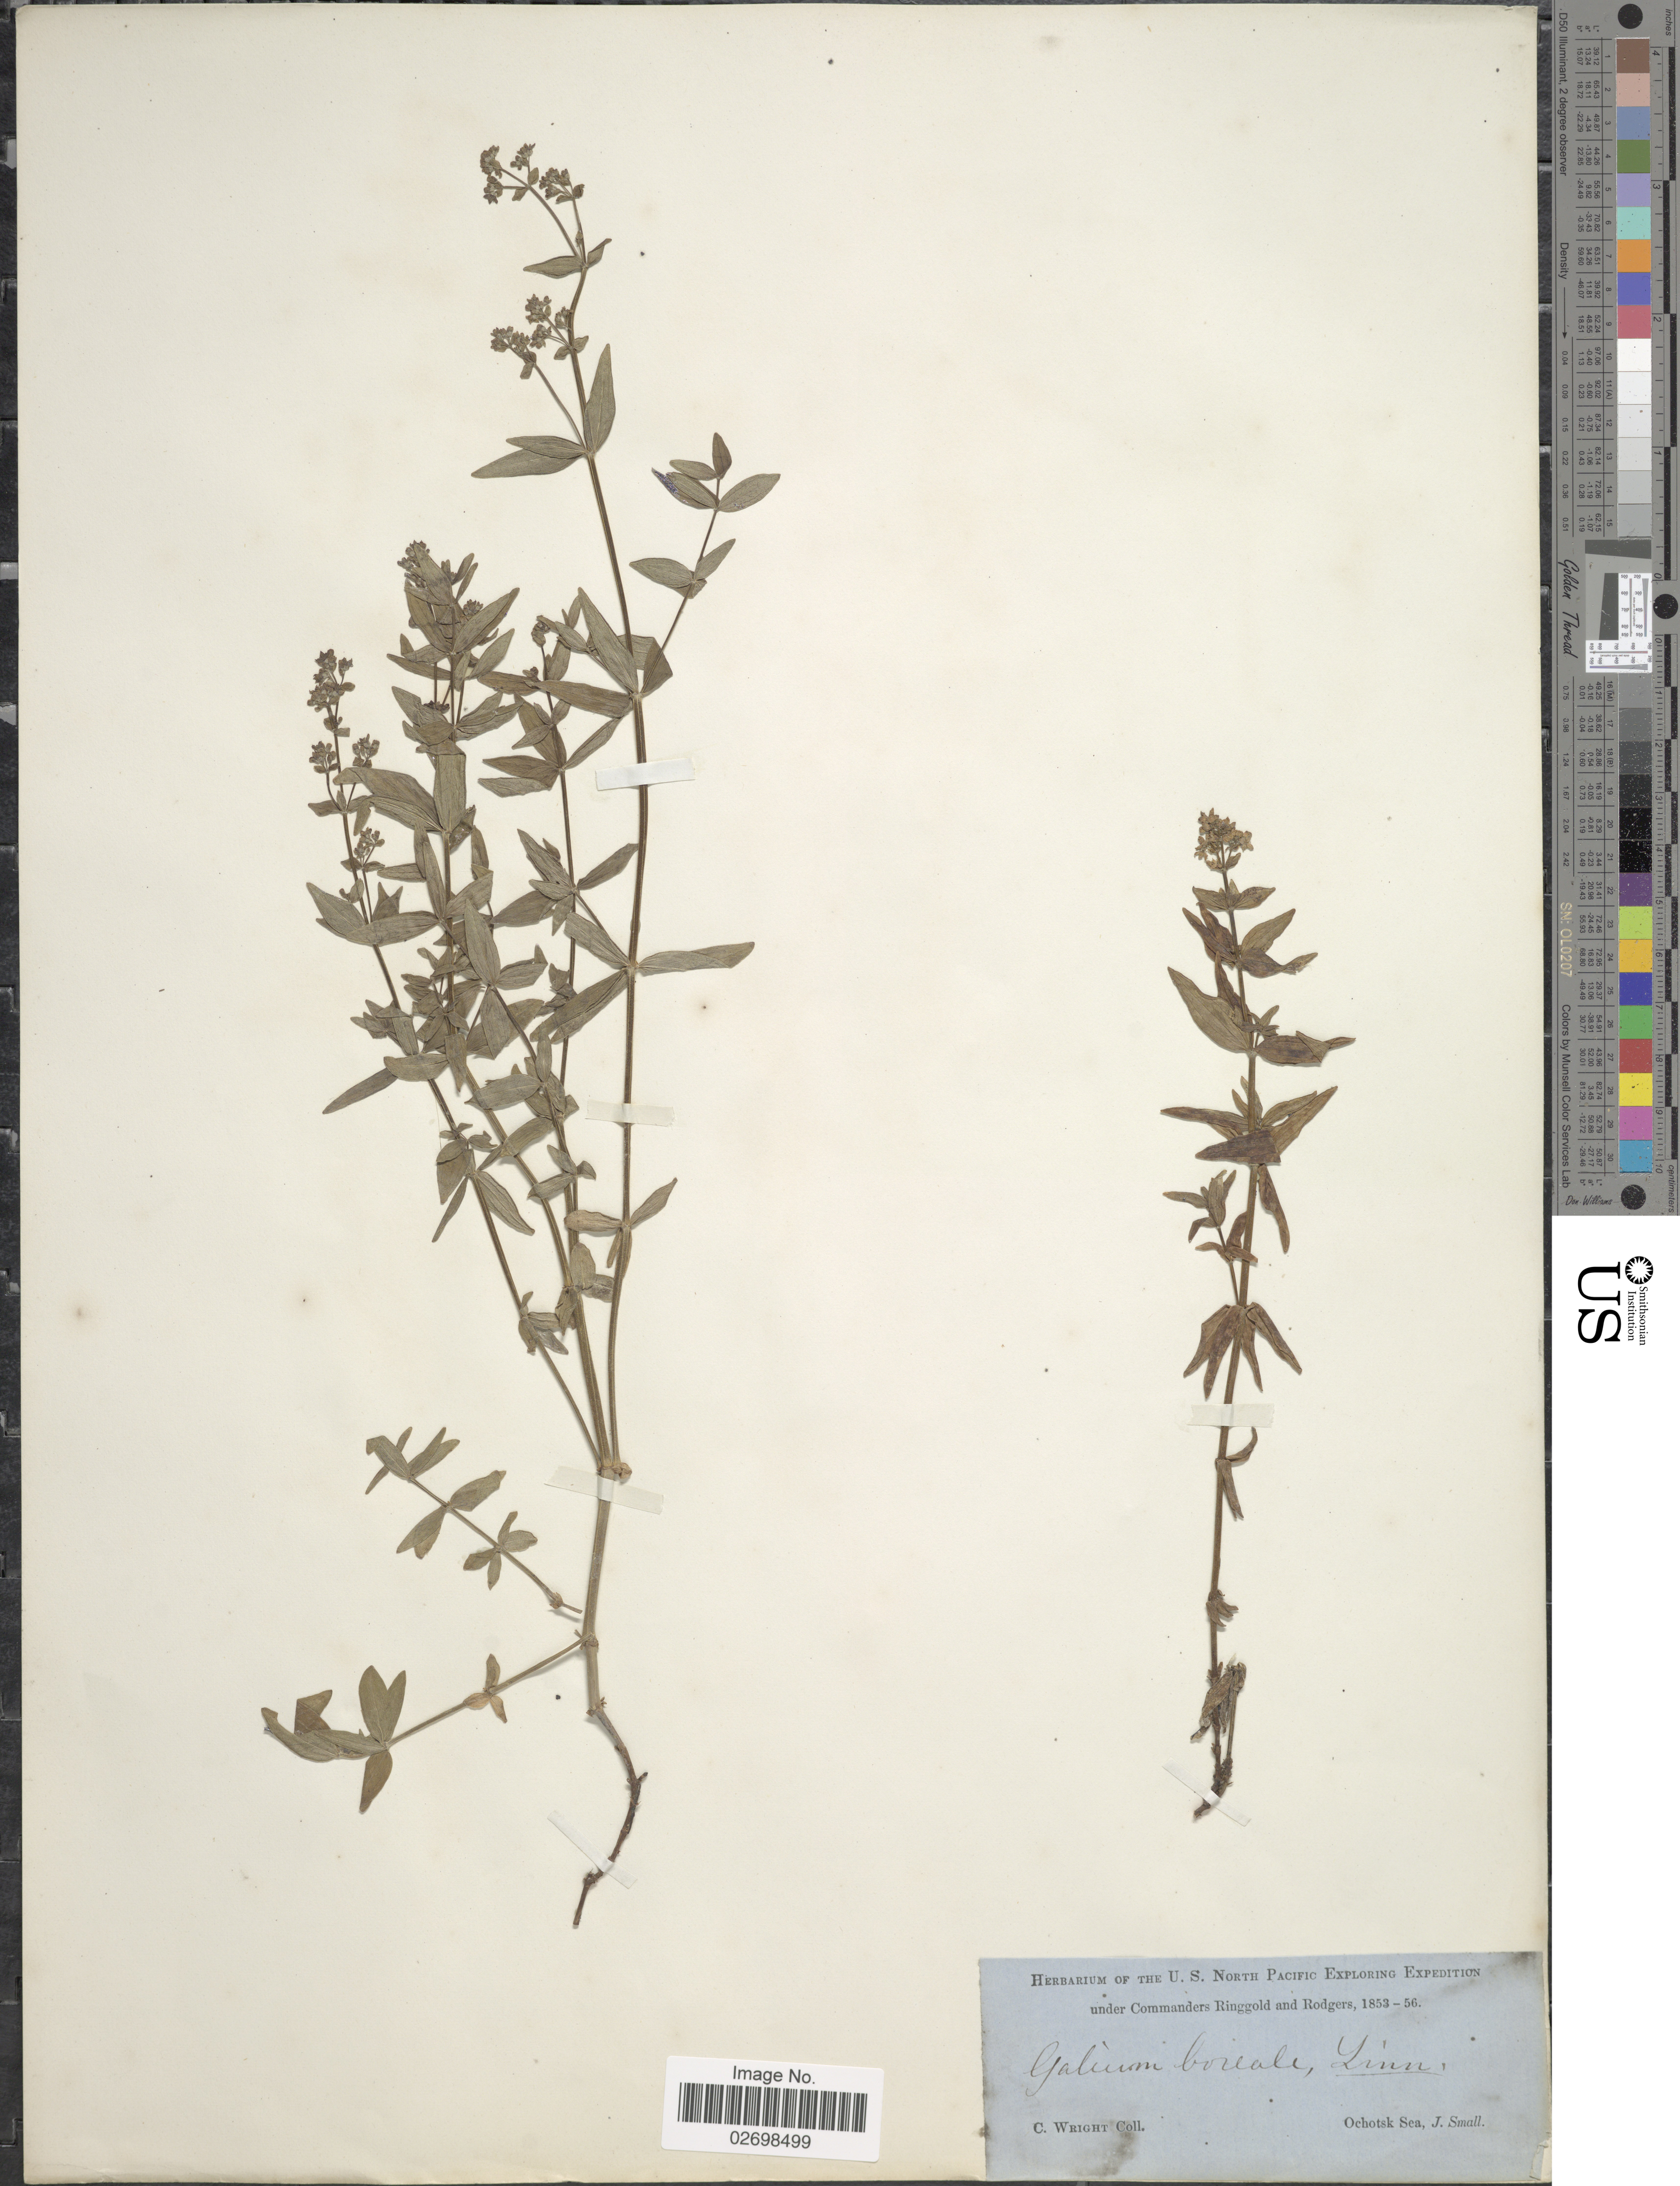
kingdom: Plantae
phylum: Tracheophyta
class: Magnoliopsida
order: Gentianales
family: Rubiaceae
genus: Galium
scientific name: Galium boreale L.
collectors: C. Wright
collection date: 1853/1856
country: Russian Federation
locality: Ochotsk Sea